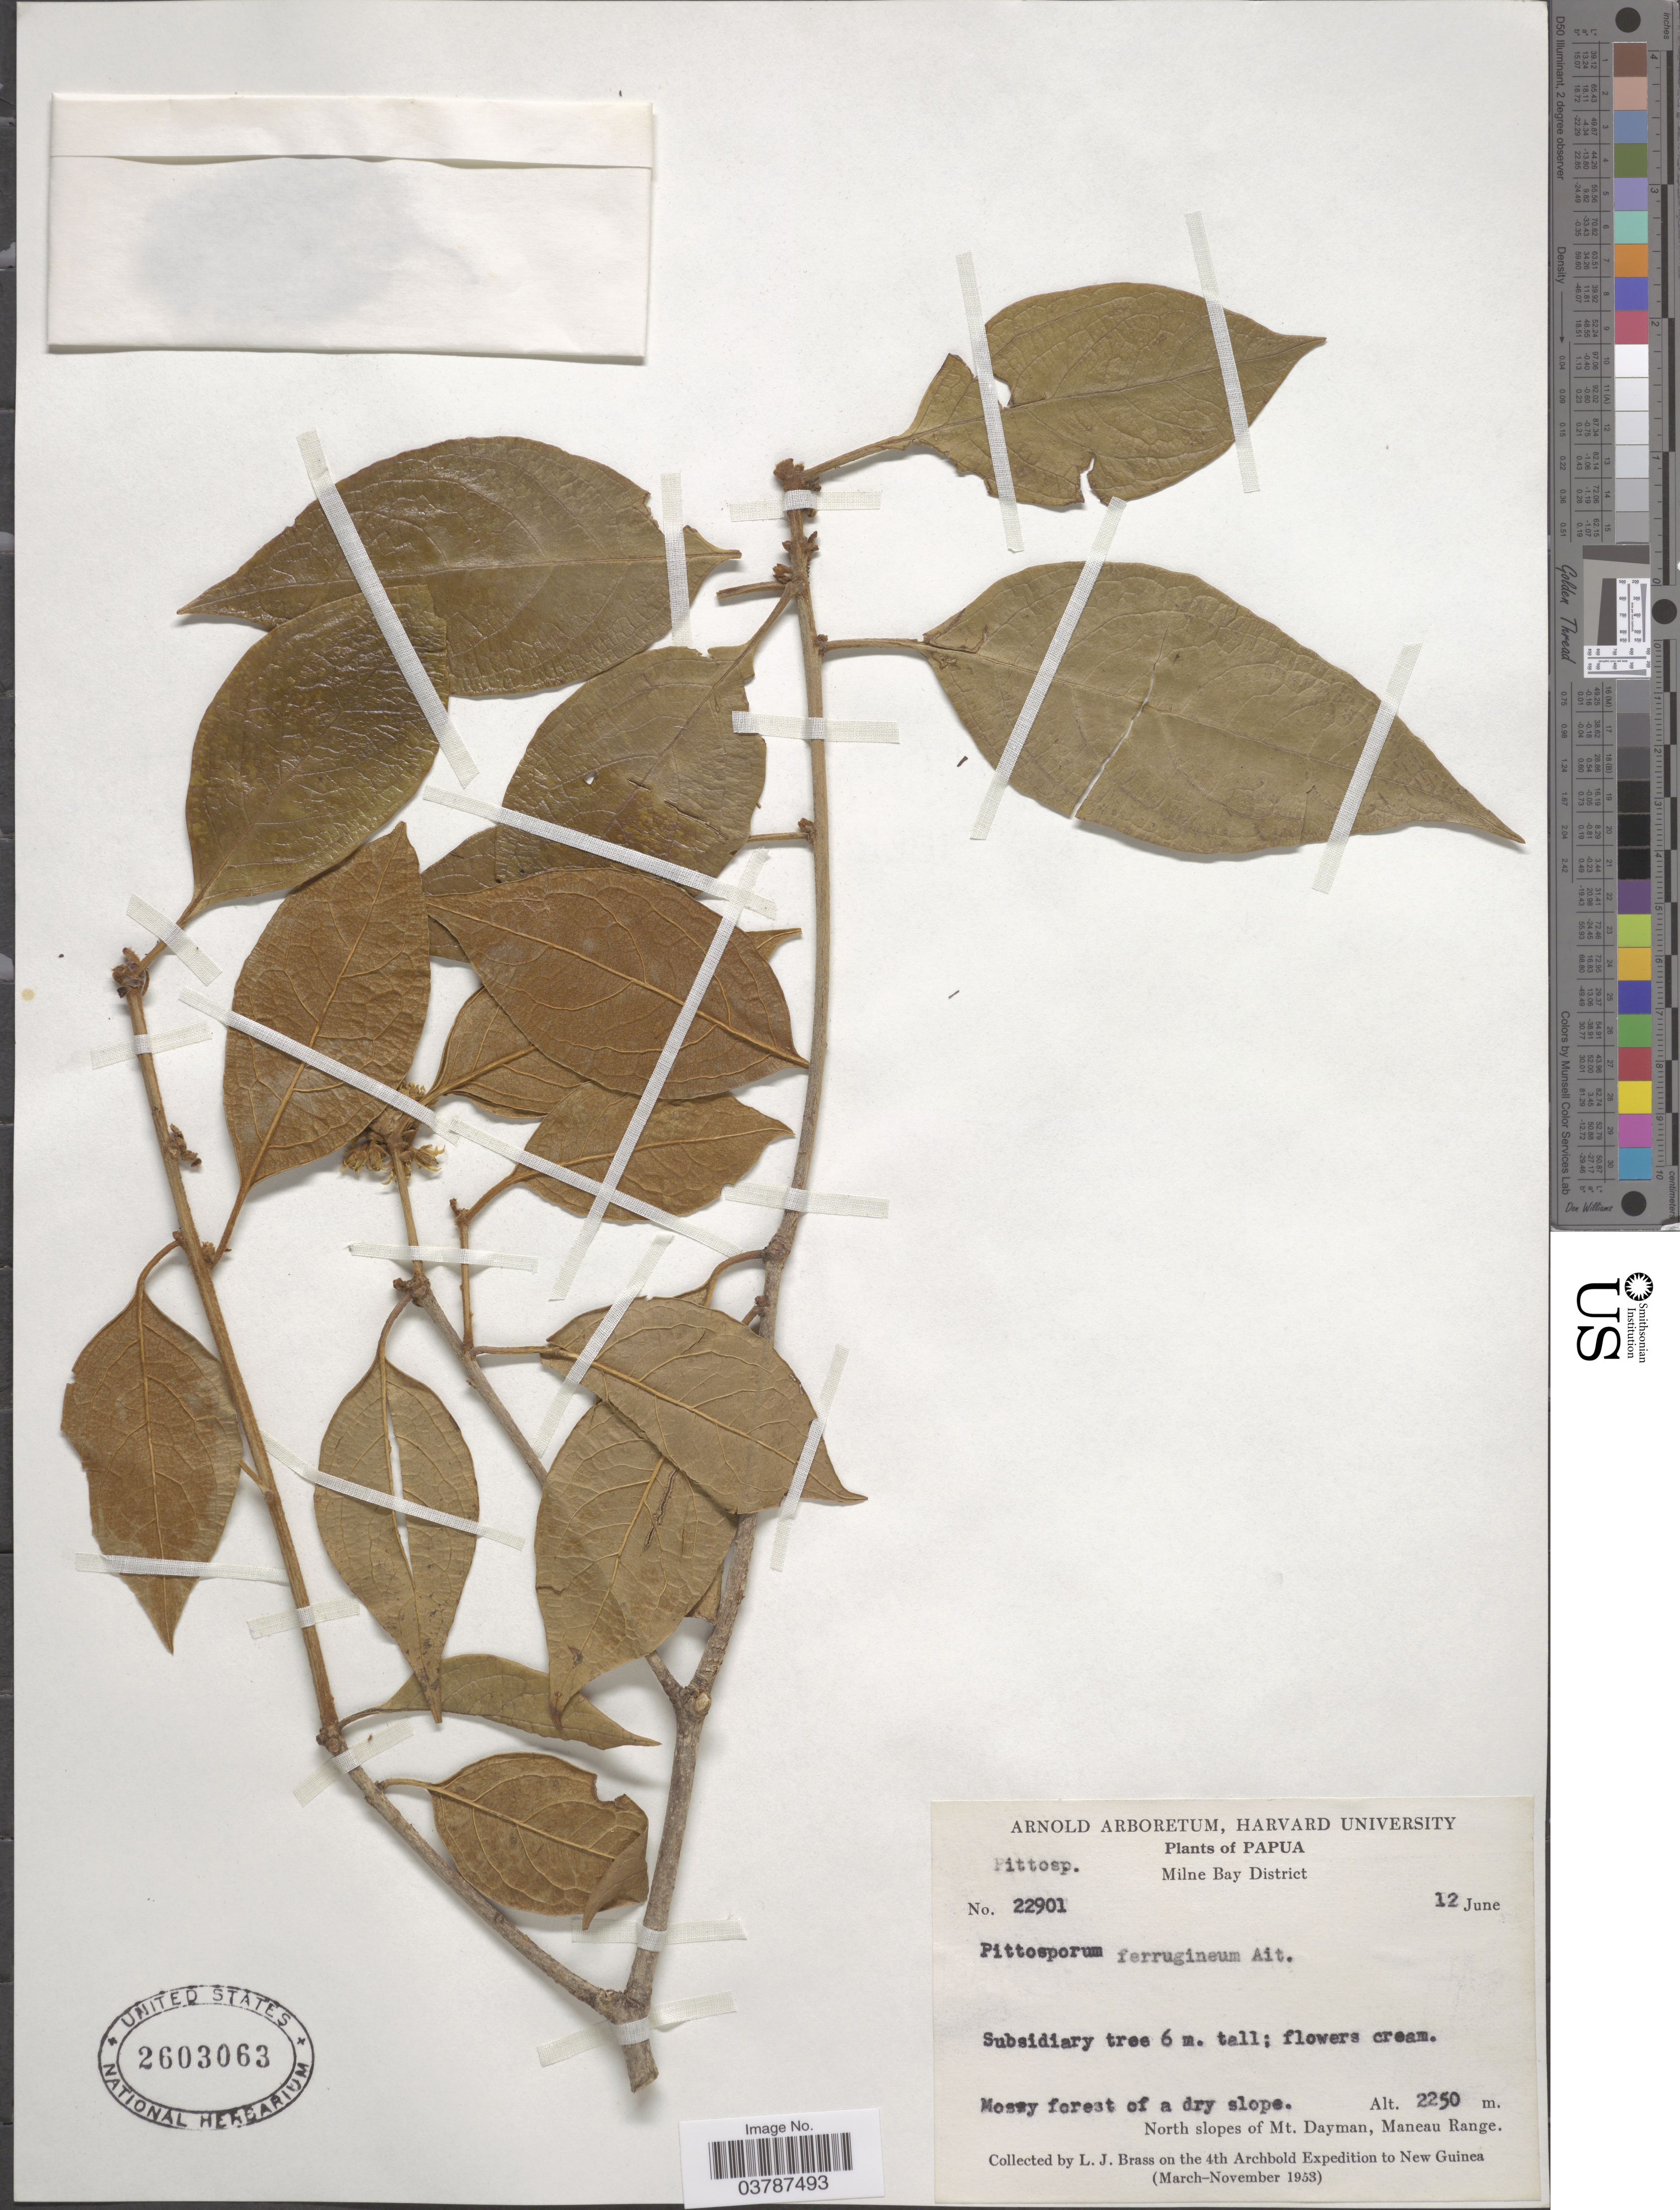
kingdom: Plantae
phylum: Tracheophyta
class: Magnoliopsida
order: Apiales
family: Pittosporaceae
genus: Pittosporum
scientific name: Pittosporum ferrugineum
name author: Dryand. ex Aiton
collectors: L. J. Brass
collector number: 22901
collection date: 1953-06-12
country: Papua New Guinea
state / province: Milne Bay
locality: Papua. Milne Bay District. North slopes of Mt. Dayman, Maneau Range. New Guinea.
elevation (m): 2250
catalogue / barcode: US 2603063